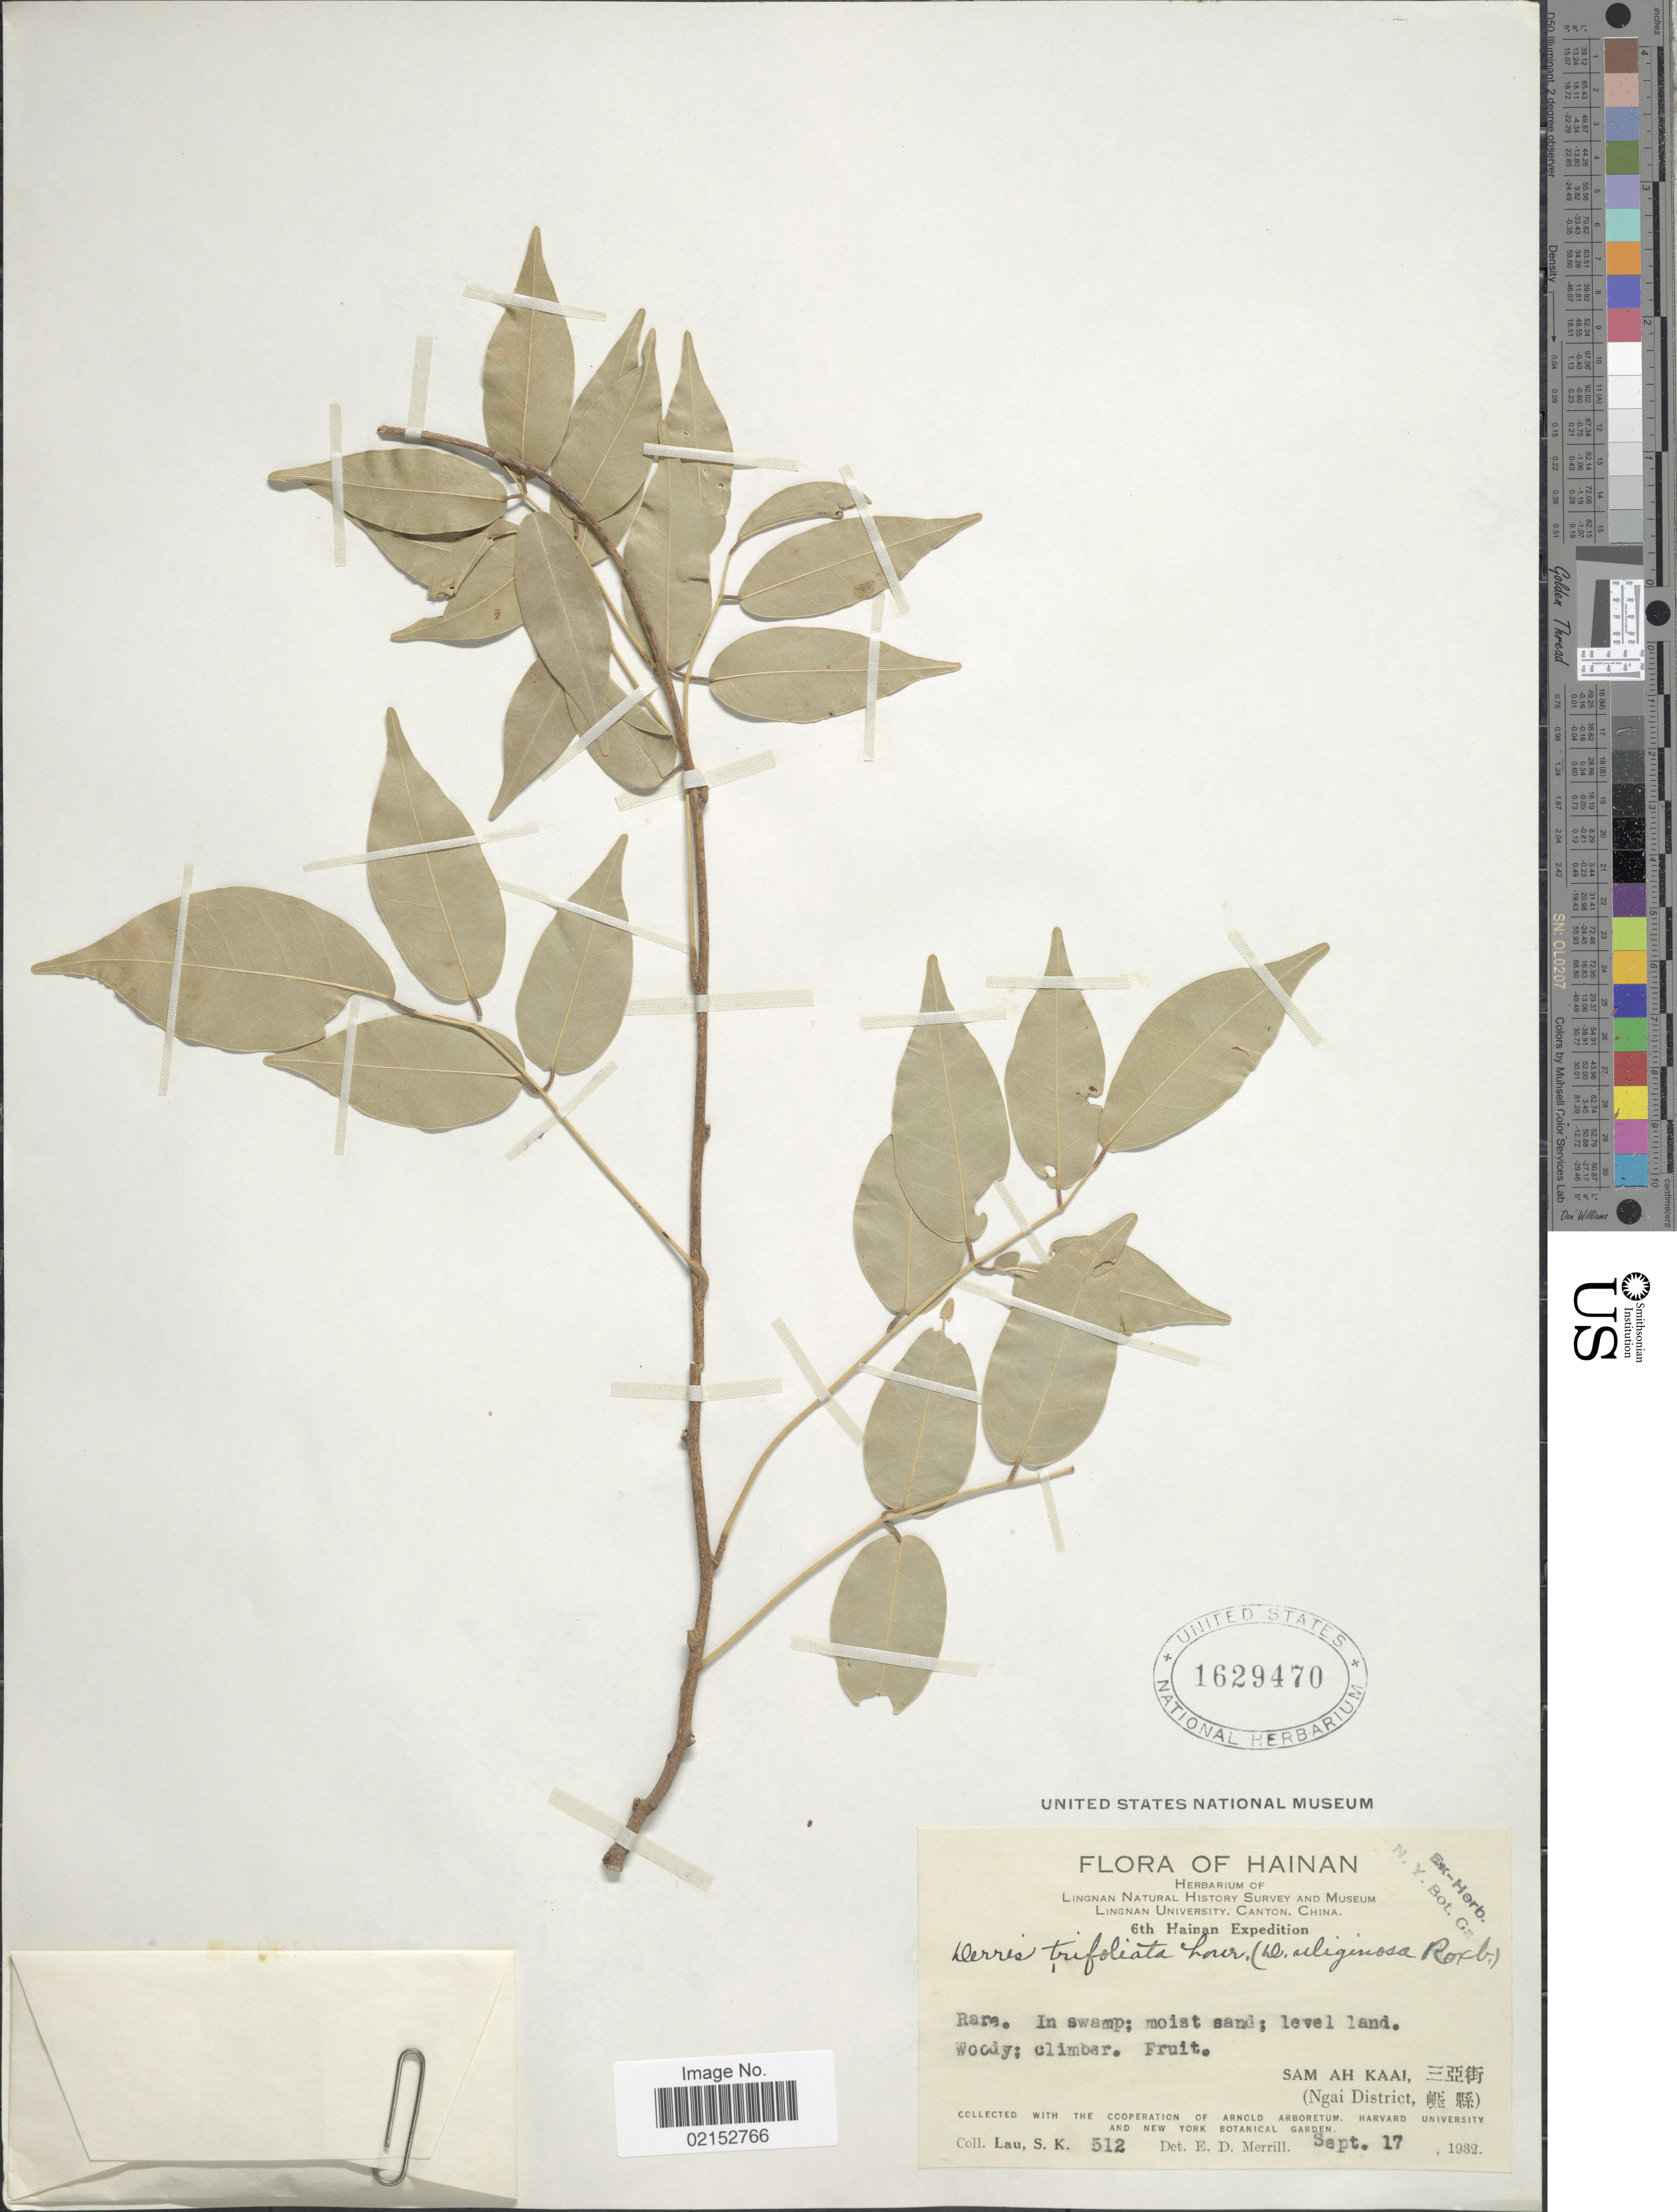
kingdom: Plantae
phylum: Tracheophyta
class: Magnoliopsida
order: Fabales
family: Fabaceae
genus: Derris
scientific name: Derris trifoliata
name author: Lour.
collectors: S. K. Lau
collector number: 512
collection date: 1932-09-17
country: China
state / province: Hainan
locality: Sam Ah Kaai Ngai District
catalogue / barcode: US 1629470